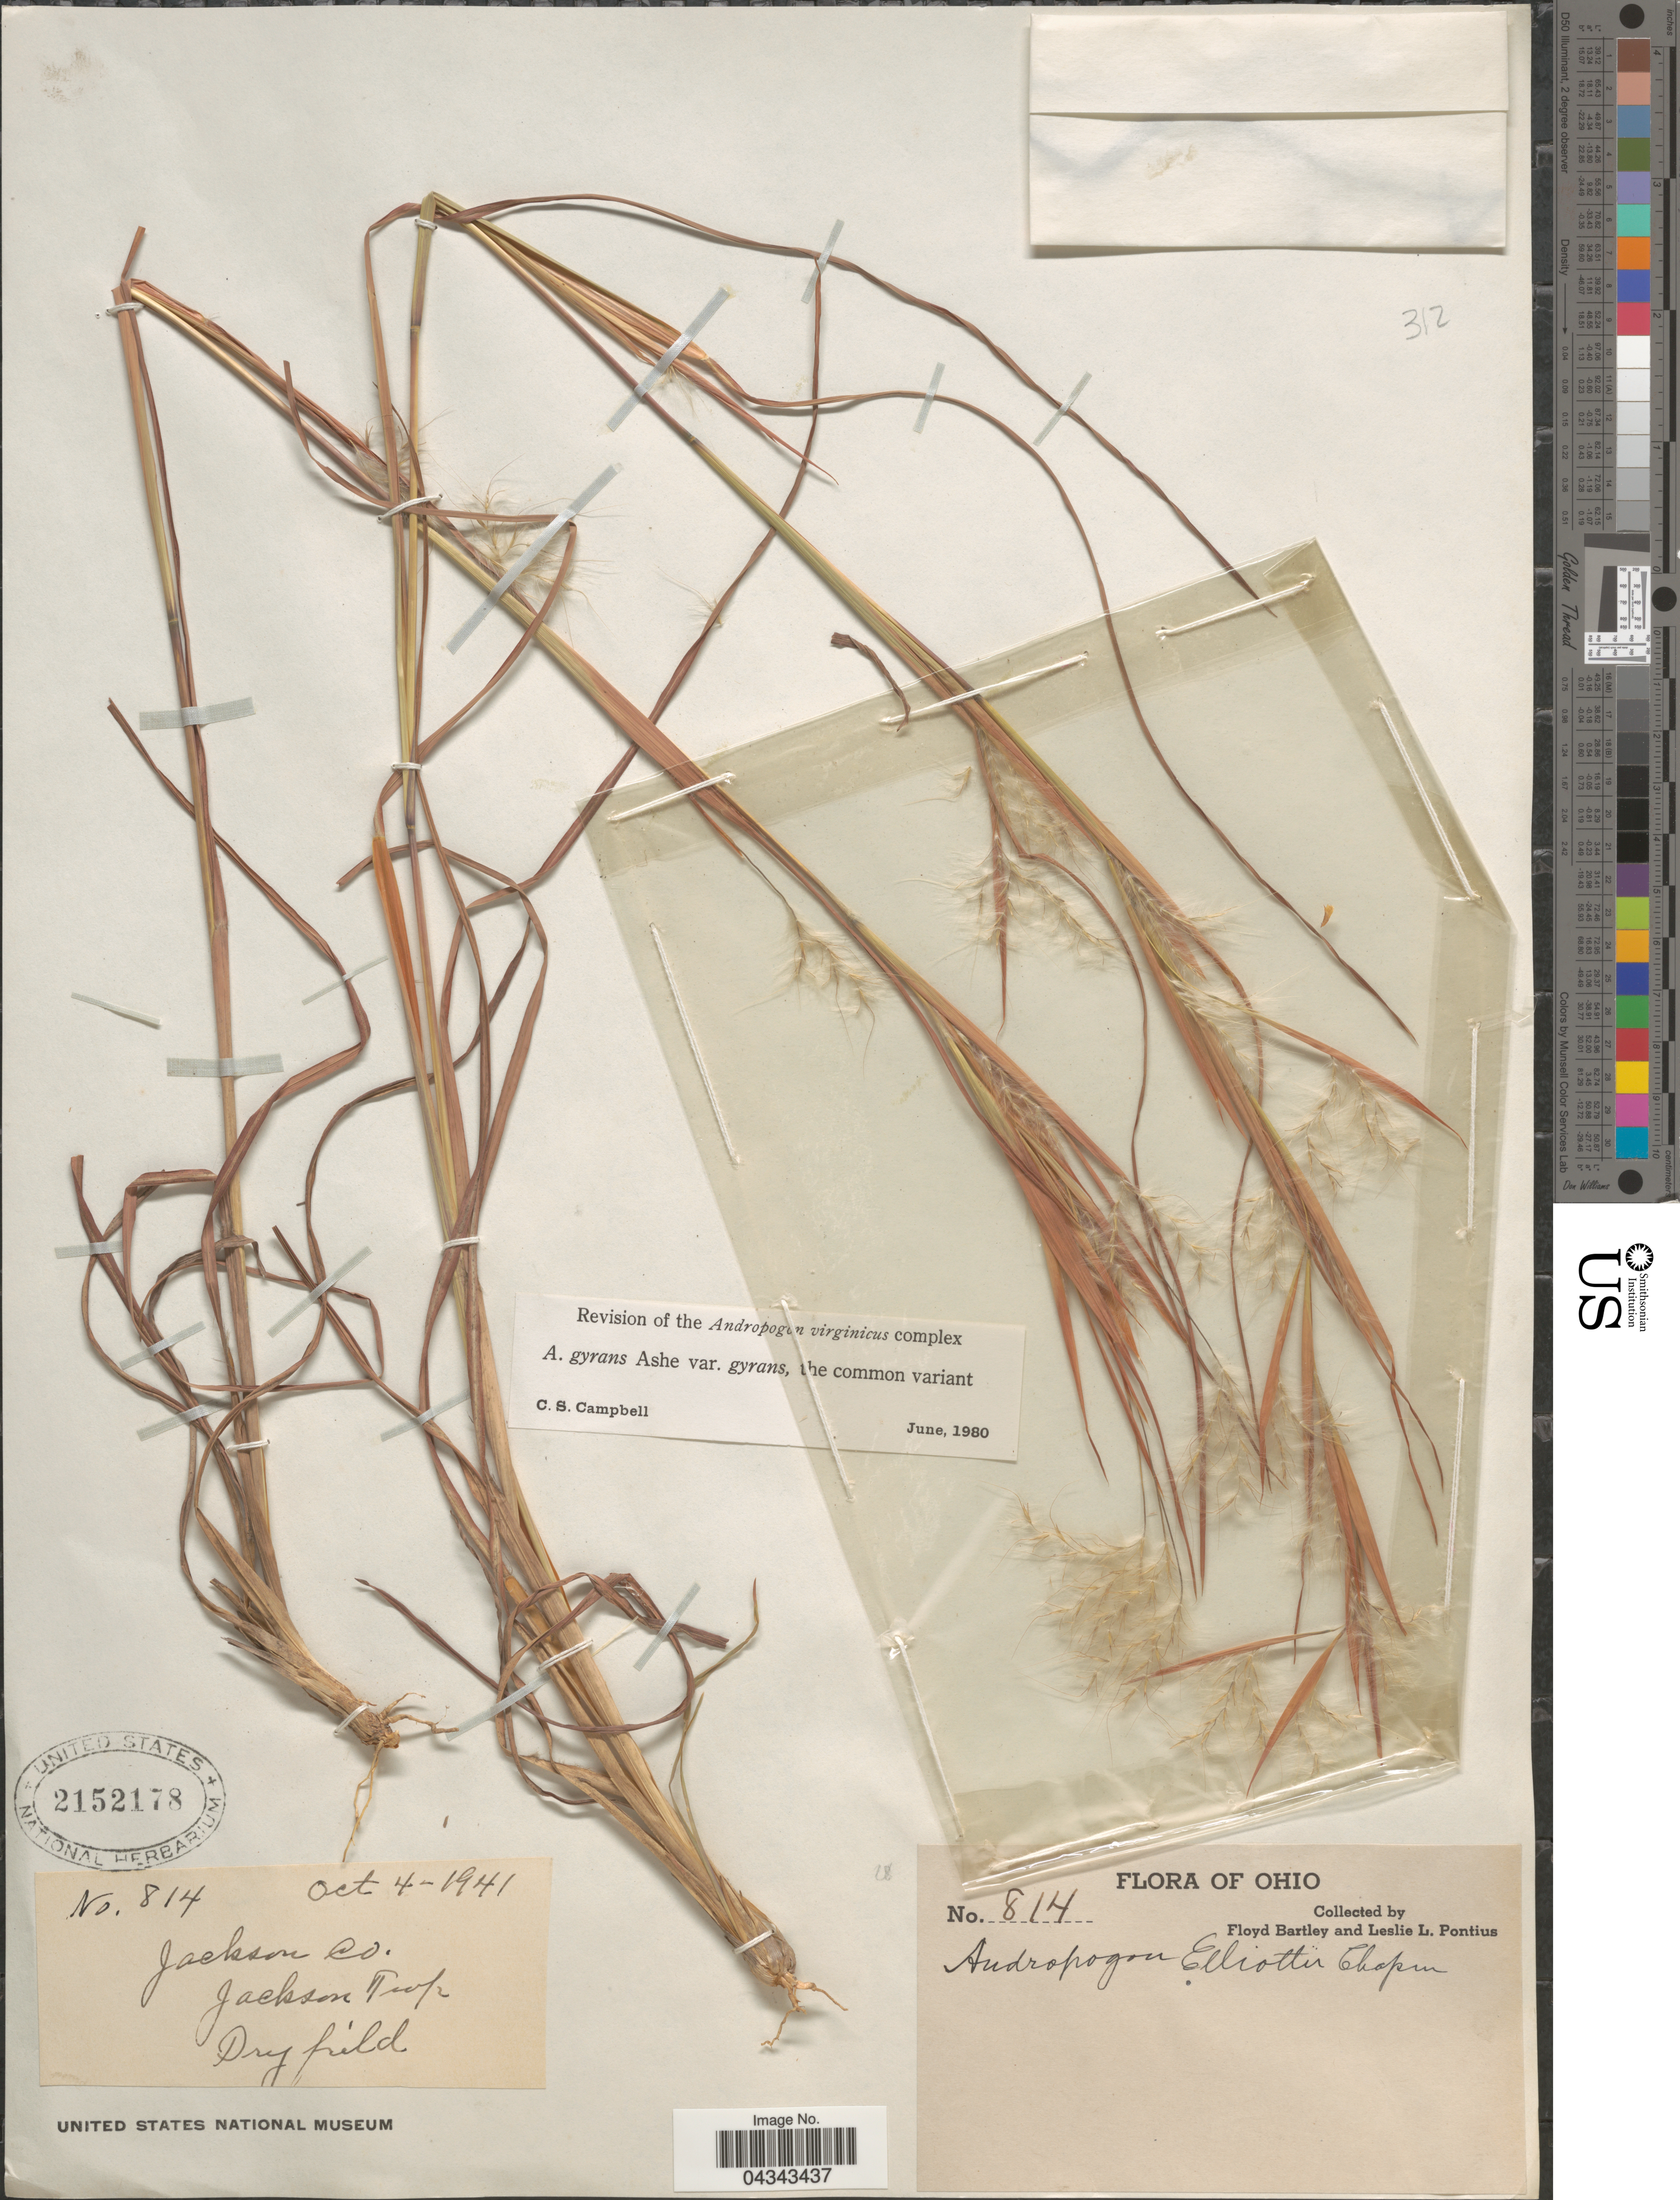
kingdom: Plantae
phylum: Tracheophyta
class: Liliopsida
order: Poales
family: Poaceae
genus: Andropogon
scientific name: Andropogon gyrans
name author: Ashe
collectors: F. Bartley & L. Pontius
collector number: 814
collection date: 1941-10-04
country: United States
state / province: Ohio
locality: Jackson Co. Jackson Twp. Dry field.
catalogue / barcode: US 2152178